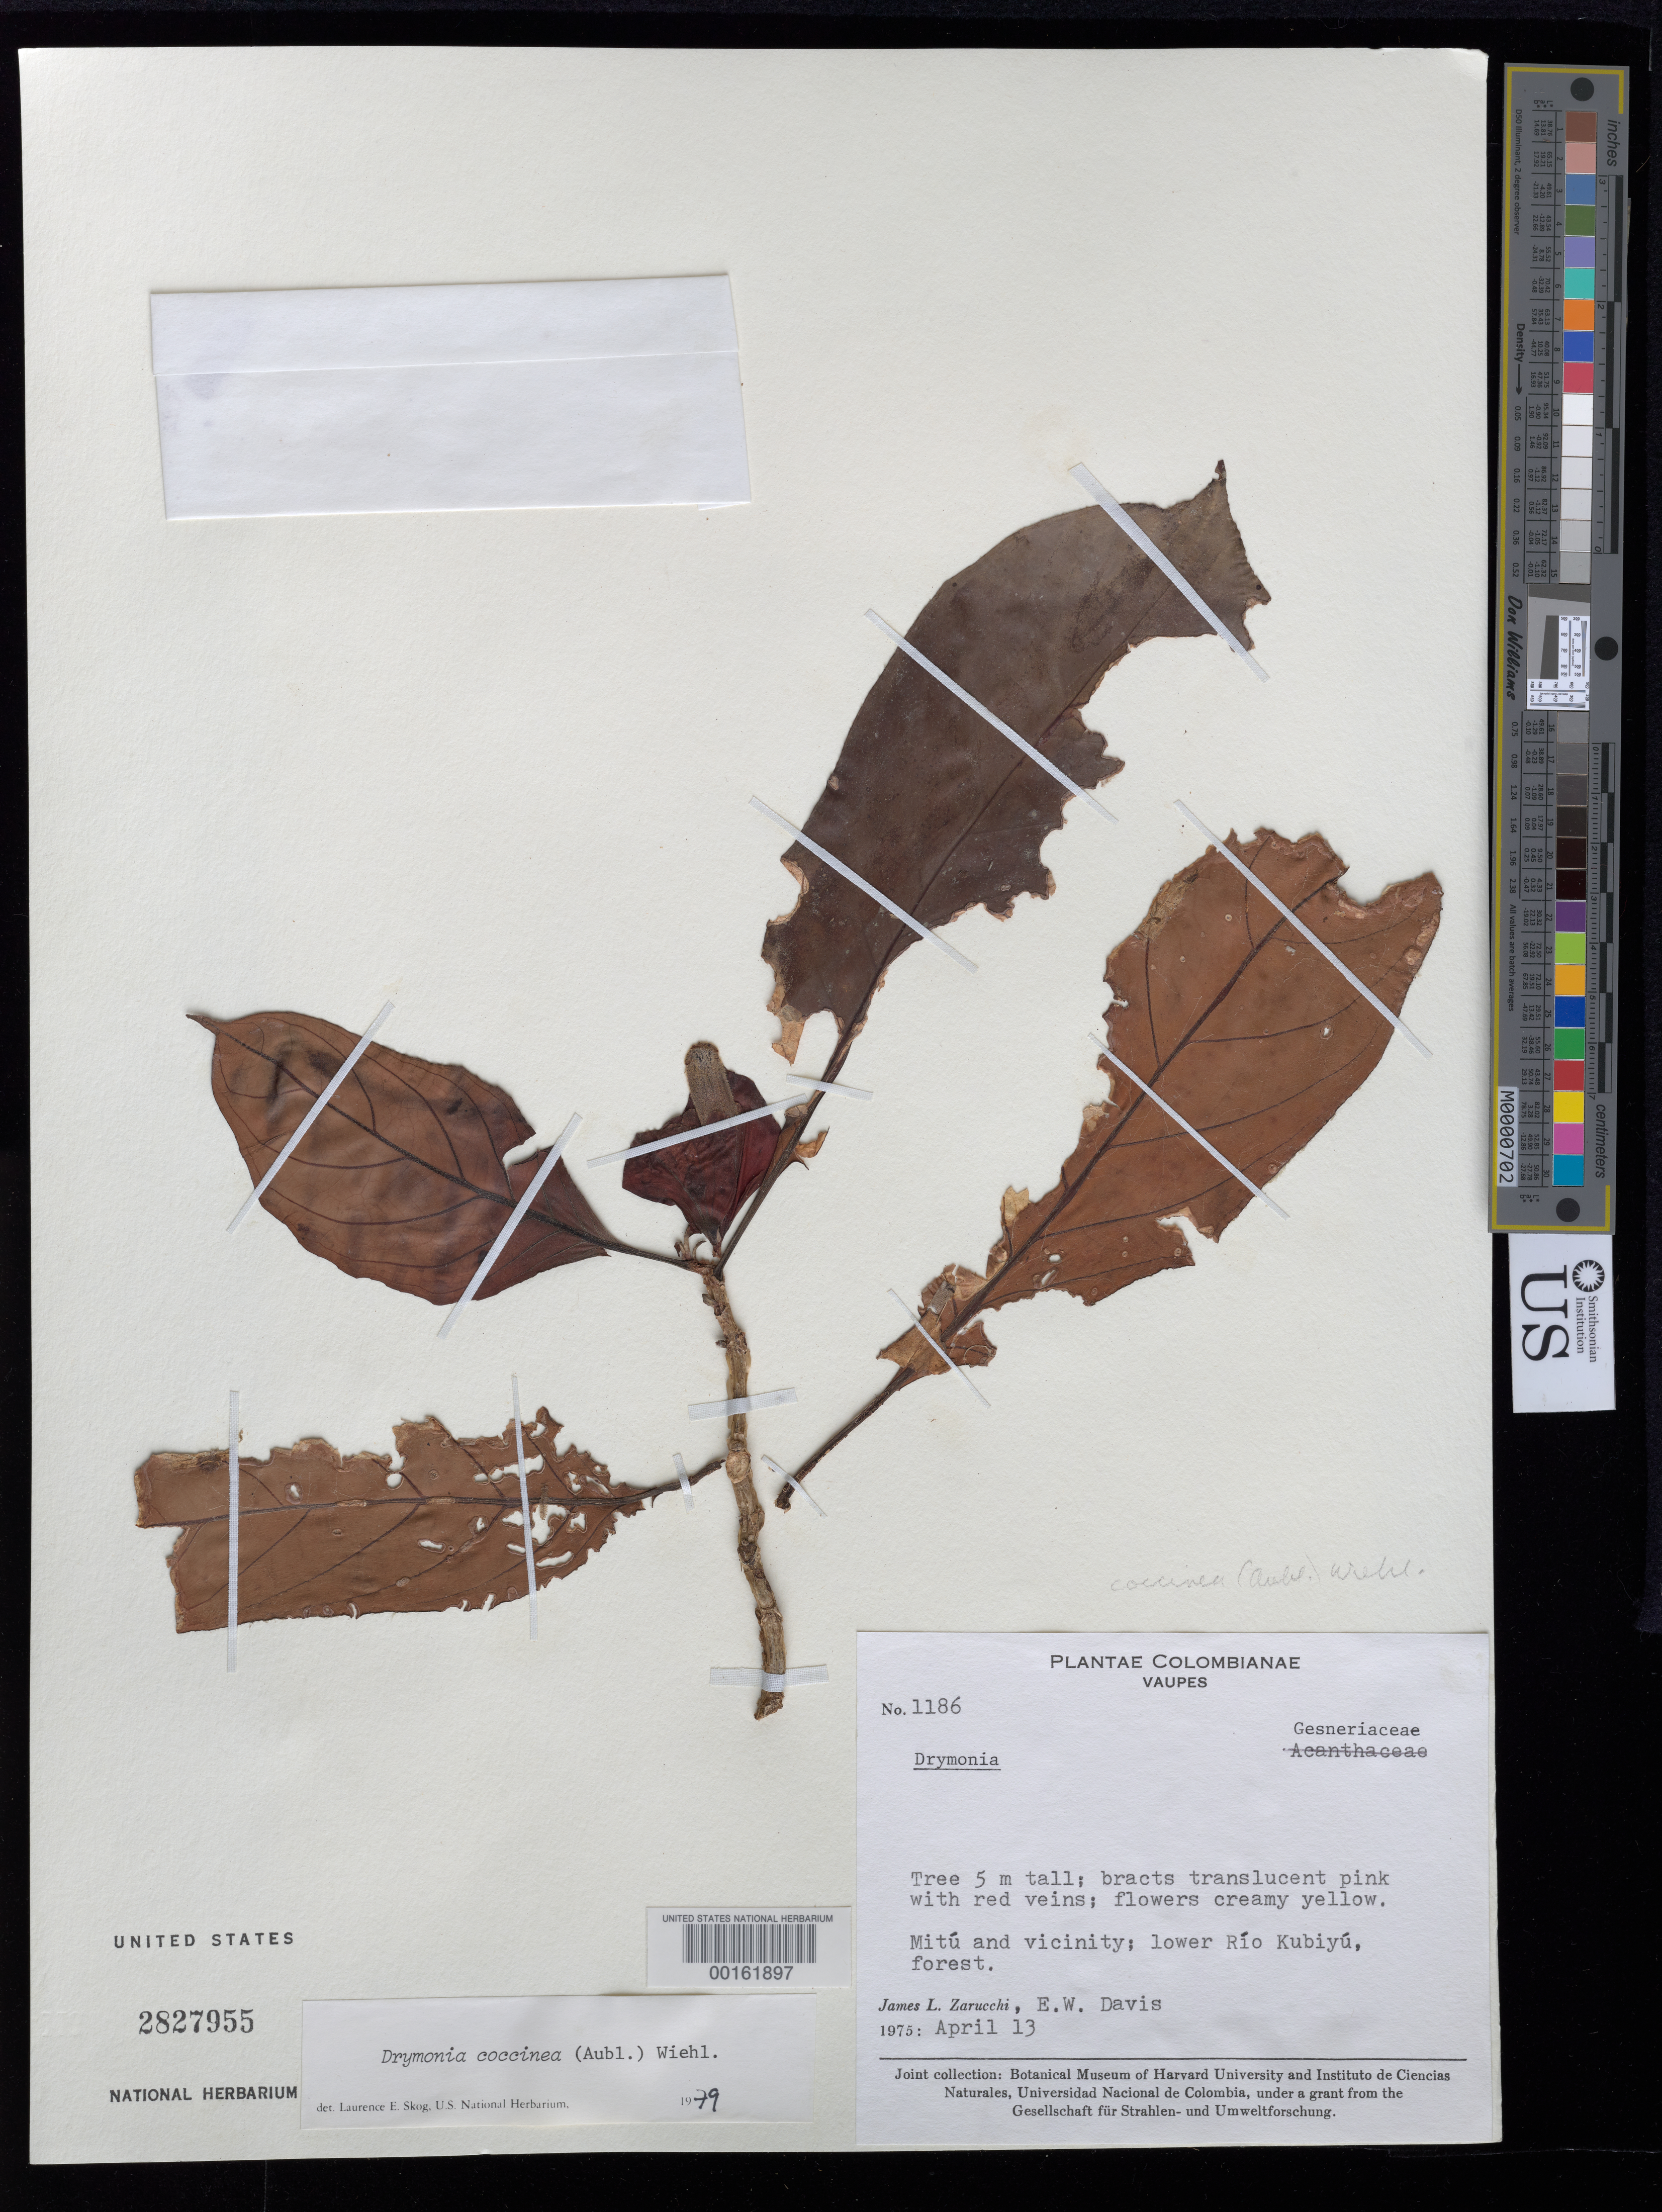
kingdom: Plantae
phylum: Tracheophyta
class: Magnoliopsida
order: Lamiales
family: Gesneriaceae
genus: Drymonia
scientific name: Drymonia coccinea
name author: (Aubl.) Wiehler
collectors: J. L. Zarucchi & E. W. Davis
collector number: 1186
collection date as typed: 13 Apr 1975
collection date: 1975-04-13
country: Colombia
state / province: Vaupés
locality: Mitu and vicinity, lower Rio Kubiyu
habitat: Forest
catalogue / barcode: US 2827955